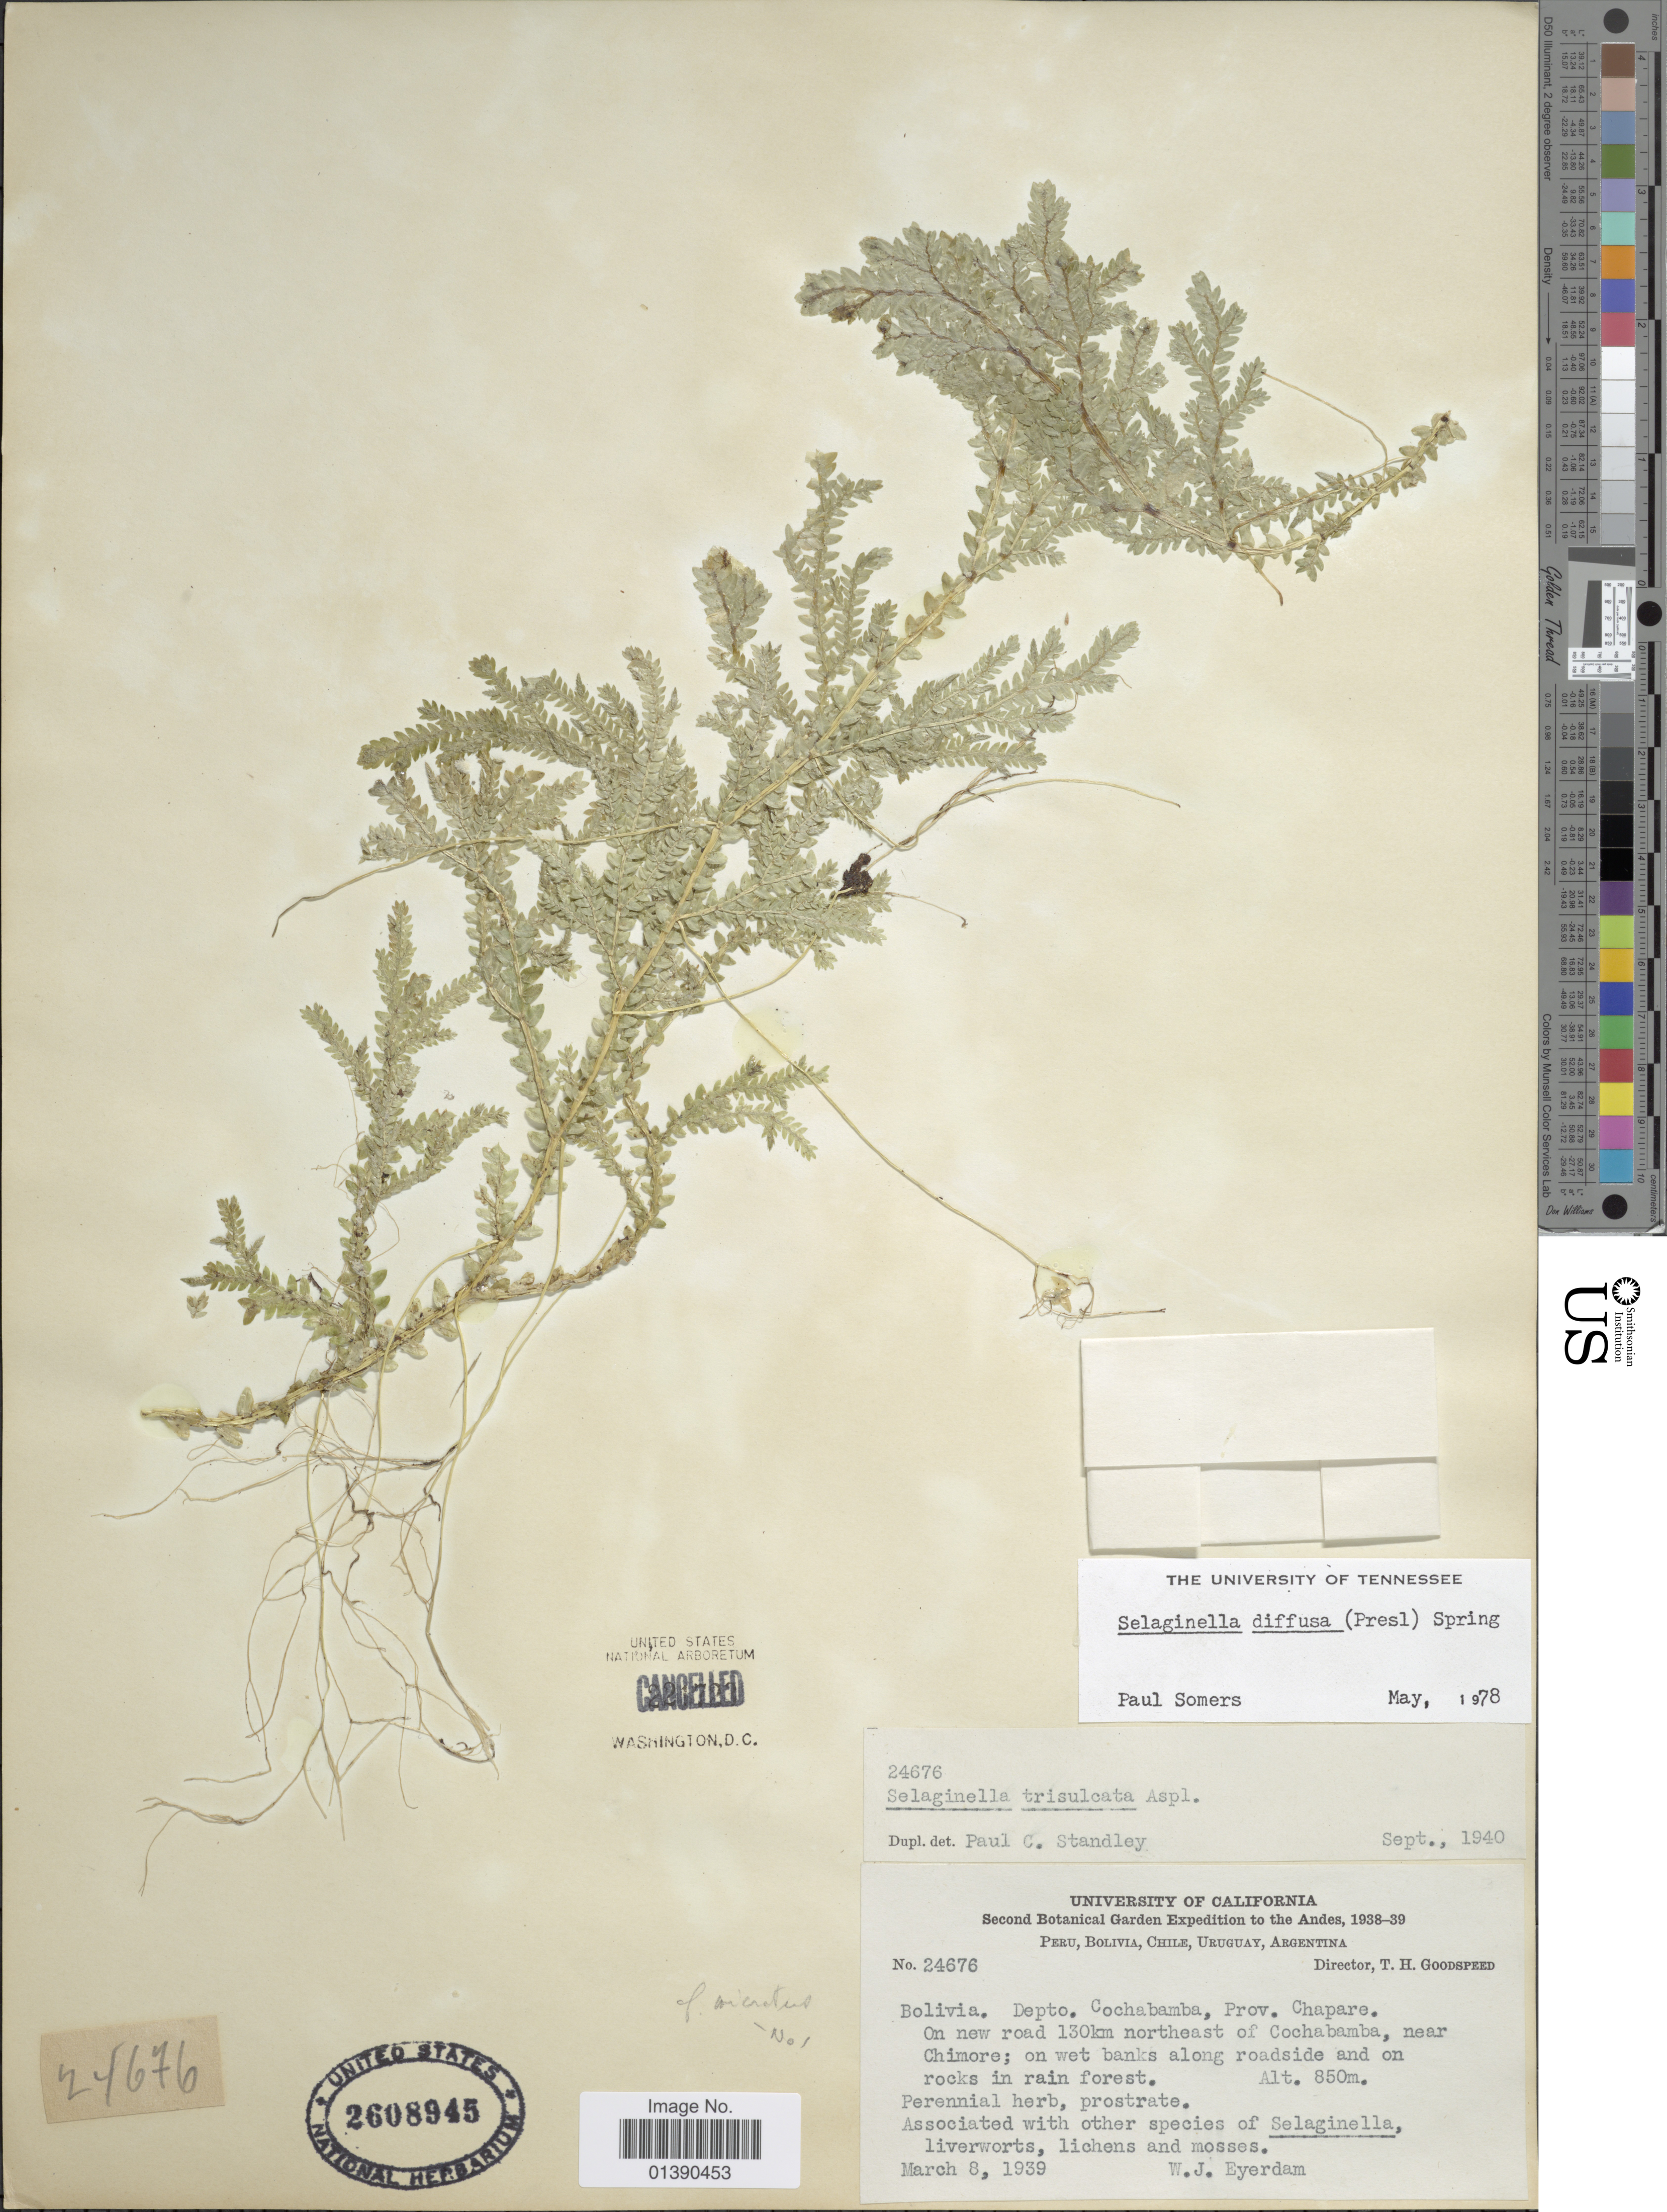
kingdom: Plantae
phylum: Tracheophyta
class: Lycopodiopsida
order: Selaginellales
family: Selaginellaceae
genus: Selaginella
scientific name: Selaginella diffusa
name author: (C. Presl) Spring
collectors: W. J. Eyerdam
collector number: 24676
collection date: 1939-03-08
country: Bolivia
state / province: Cochabamba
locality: Prov. Chapare, On new road 130km northeast of Cochabamba, near Chimore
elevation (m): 850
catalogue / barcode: US 2608945